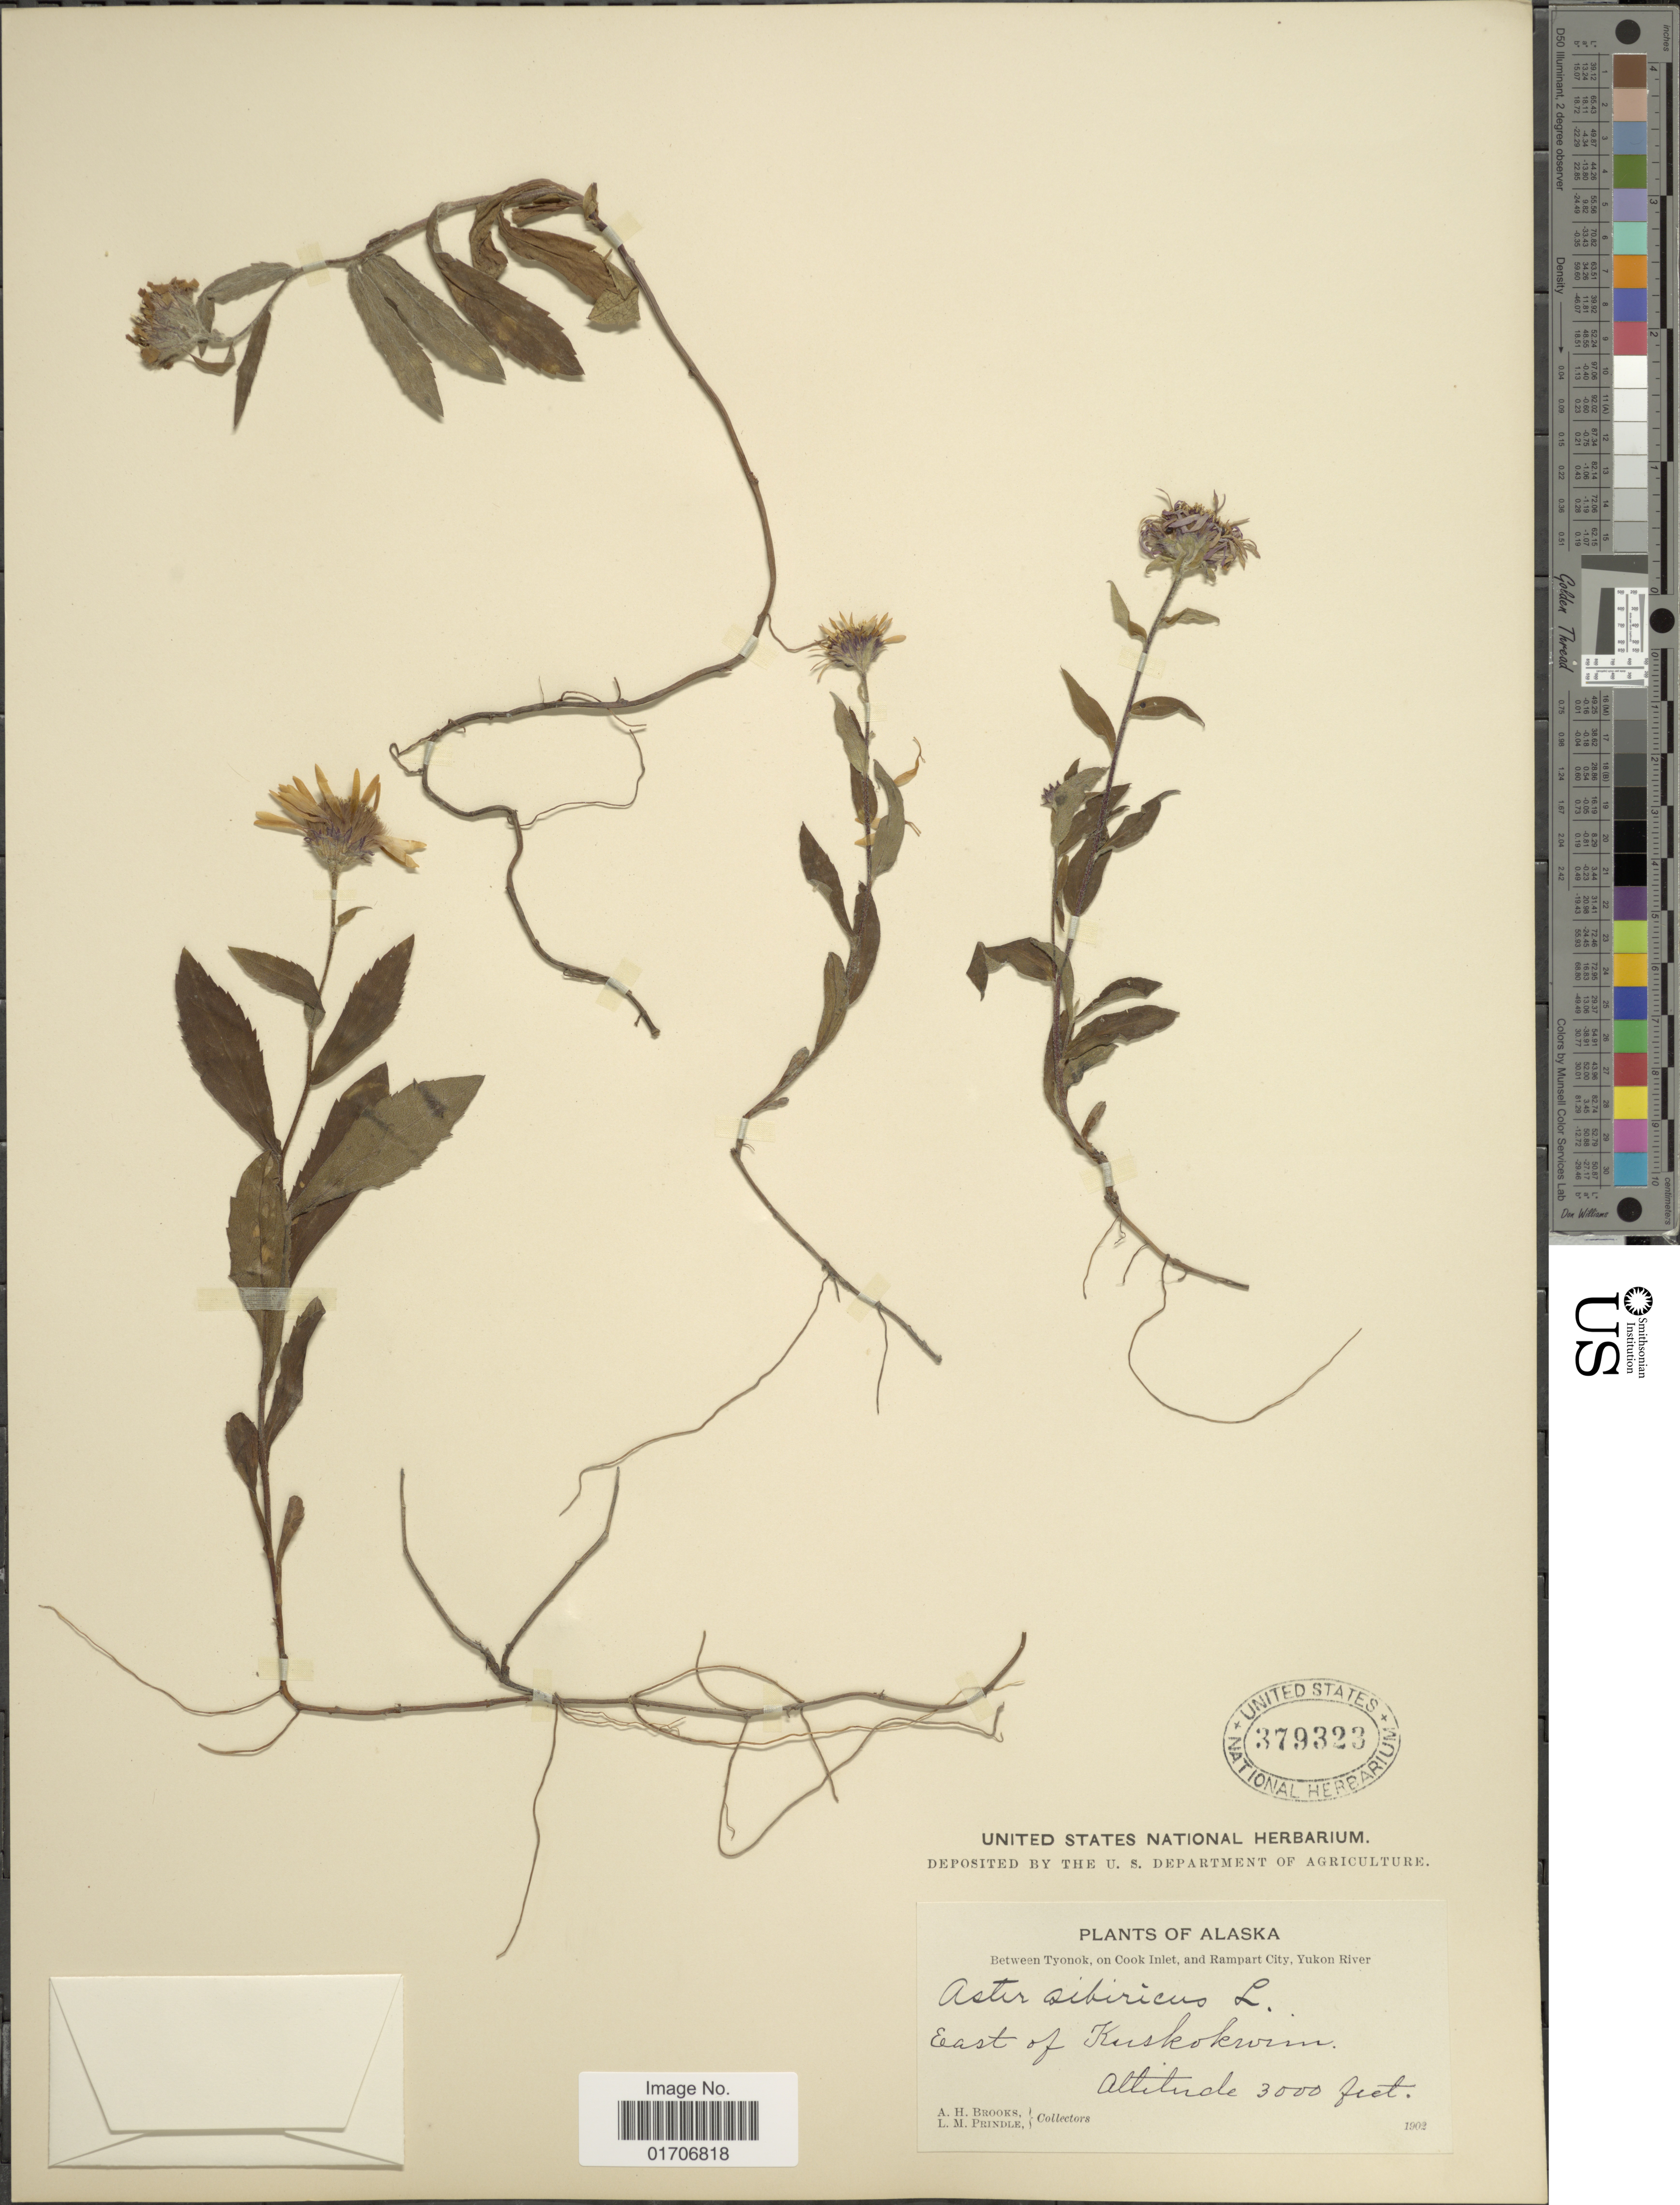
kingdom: Plantae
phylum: Tracheophyta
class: Magnoliopsida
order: Asterales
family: Asteraceae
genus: Eurybia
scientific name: Eurybia sibirica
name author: (L.) G.L. Nesom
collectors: A. Brooks & L. Prindle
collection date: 1902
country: United States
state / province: Alaska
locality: Between Tyonok, on Cook Inlet, and Rampart City, Yukon River. East of Kuskokwim.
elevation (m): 914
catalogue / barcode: US 379323